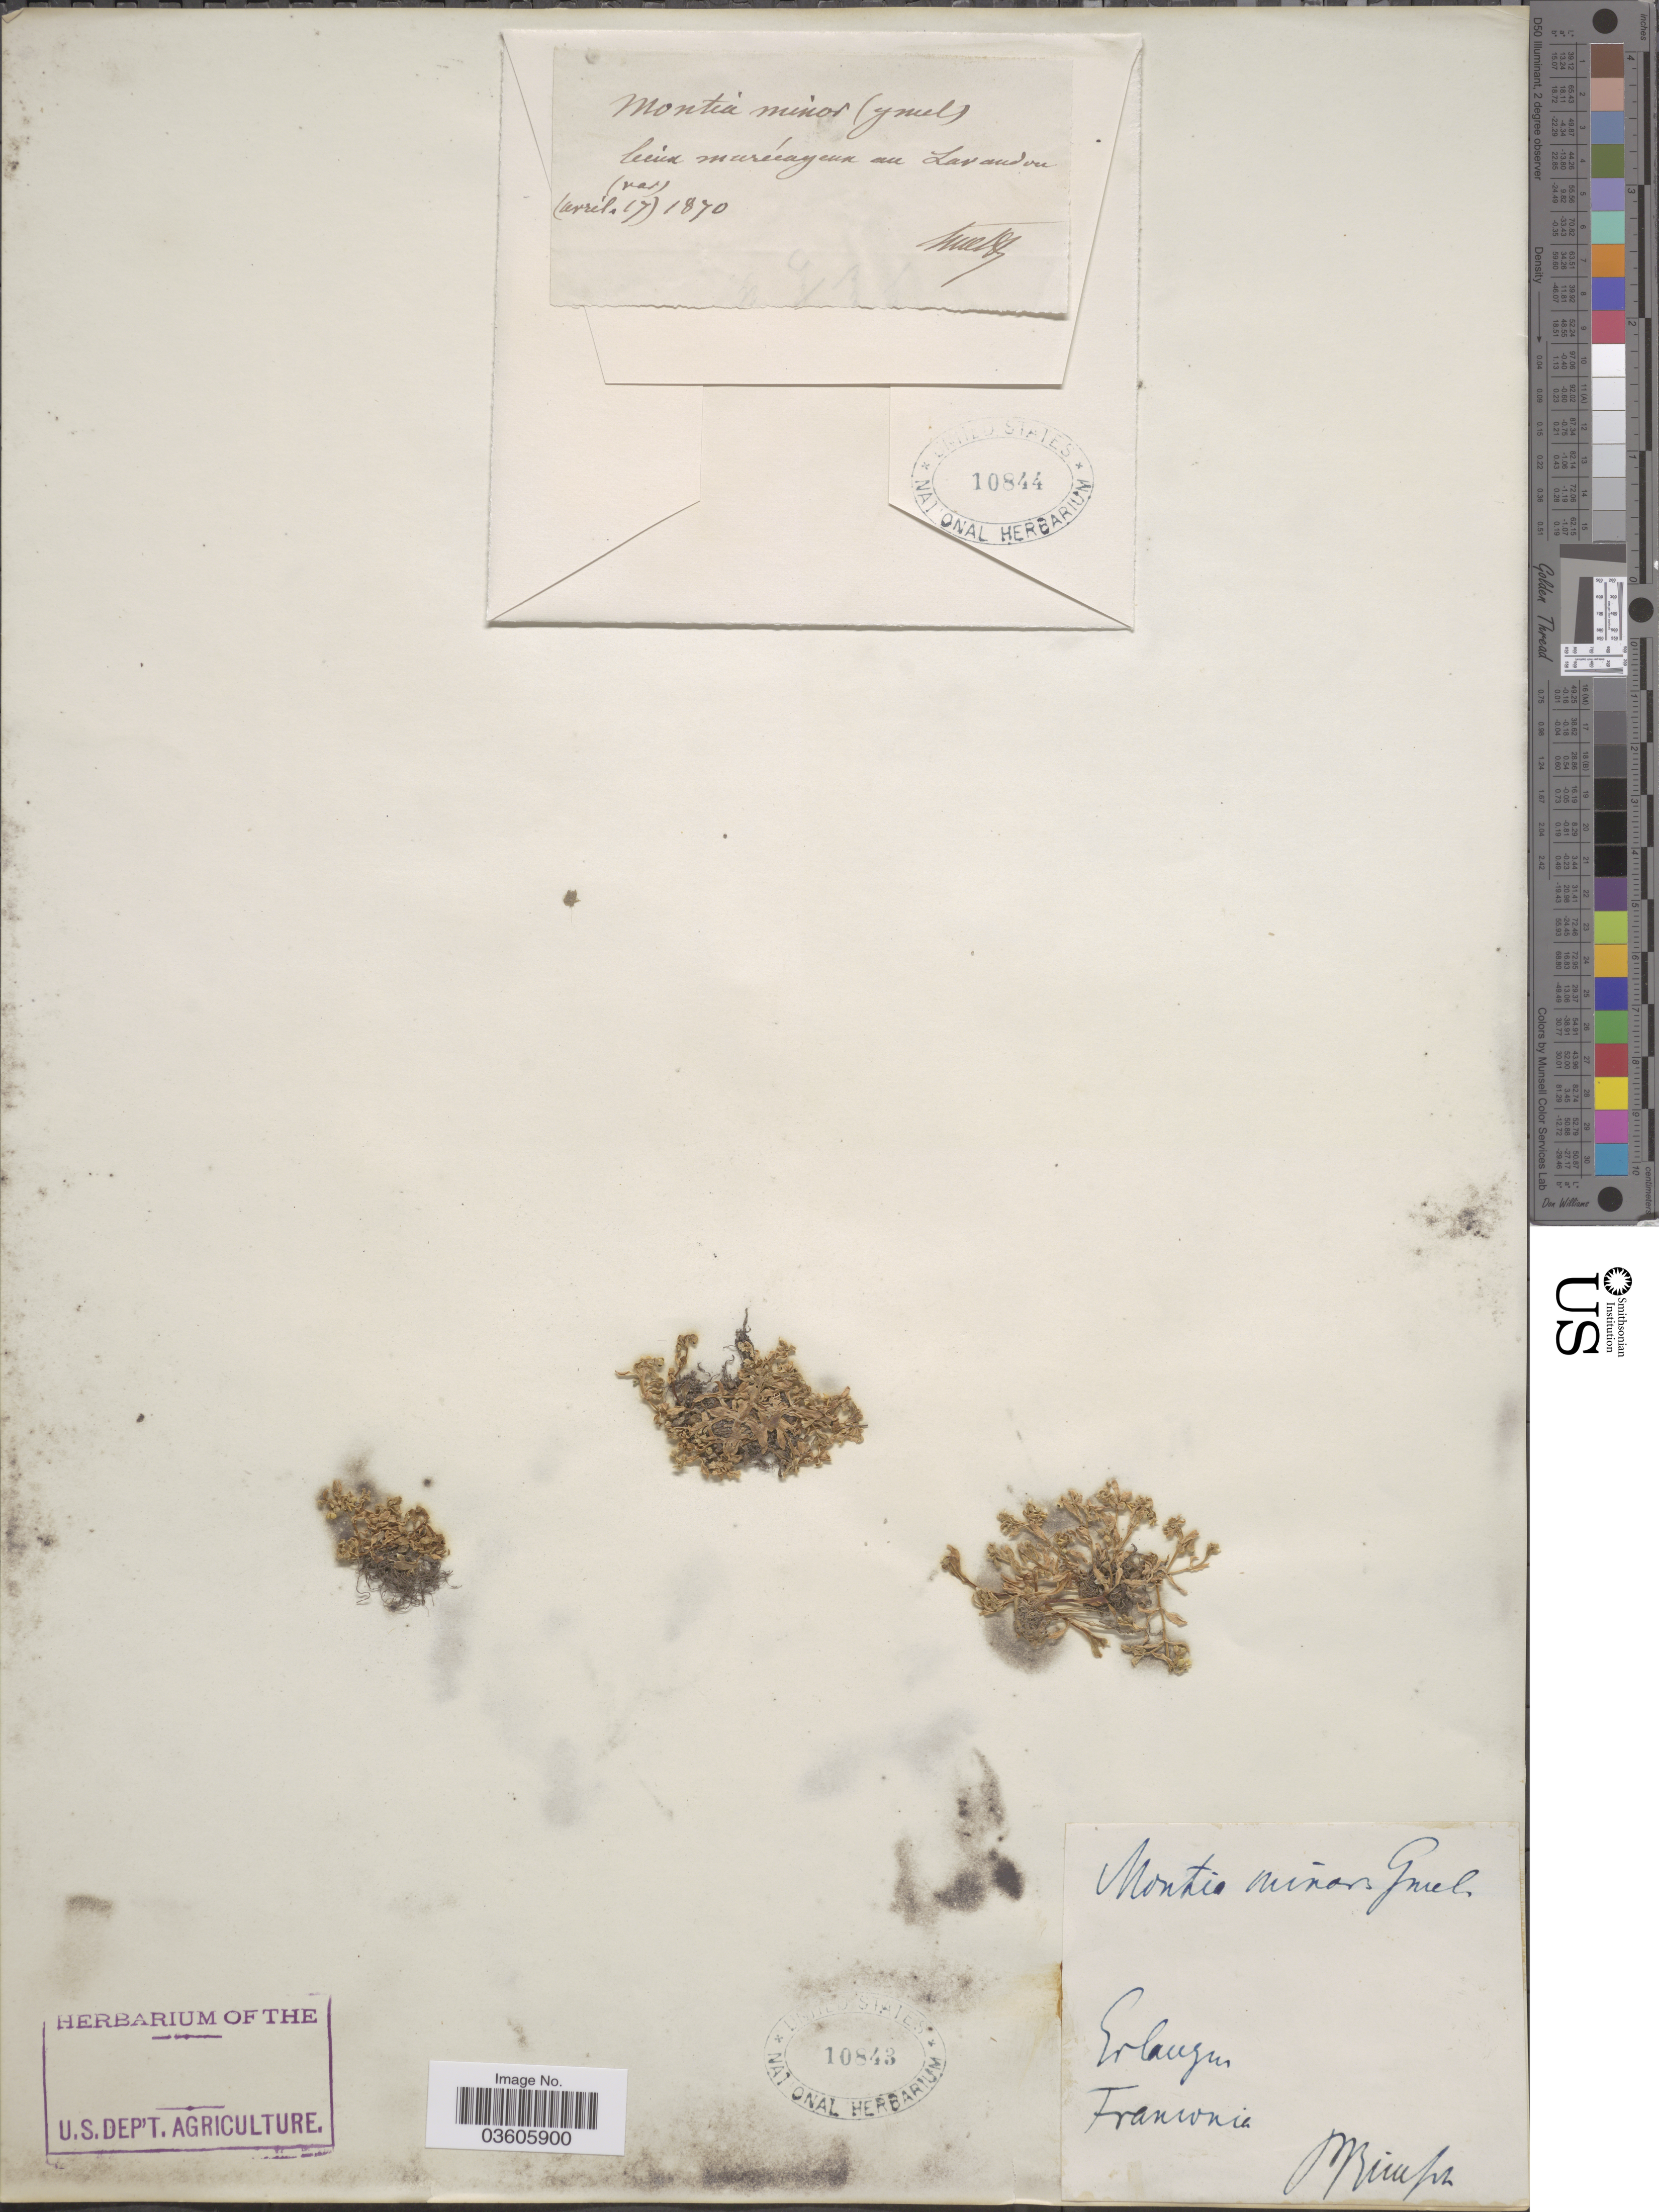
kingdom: Plantae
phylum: Tracheophyta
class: Magnoliopsida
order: Caryophyllales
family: Montiaceae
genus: Montia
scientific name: Montia minor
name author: C.C. Gmel.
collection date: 1870-04-17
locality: Lieux mureeayeux [interpreted] au Lavander. [interpreted]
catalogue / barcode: US 10844